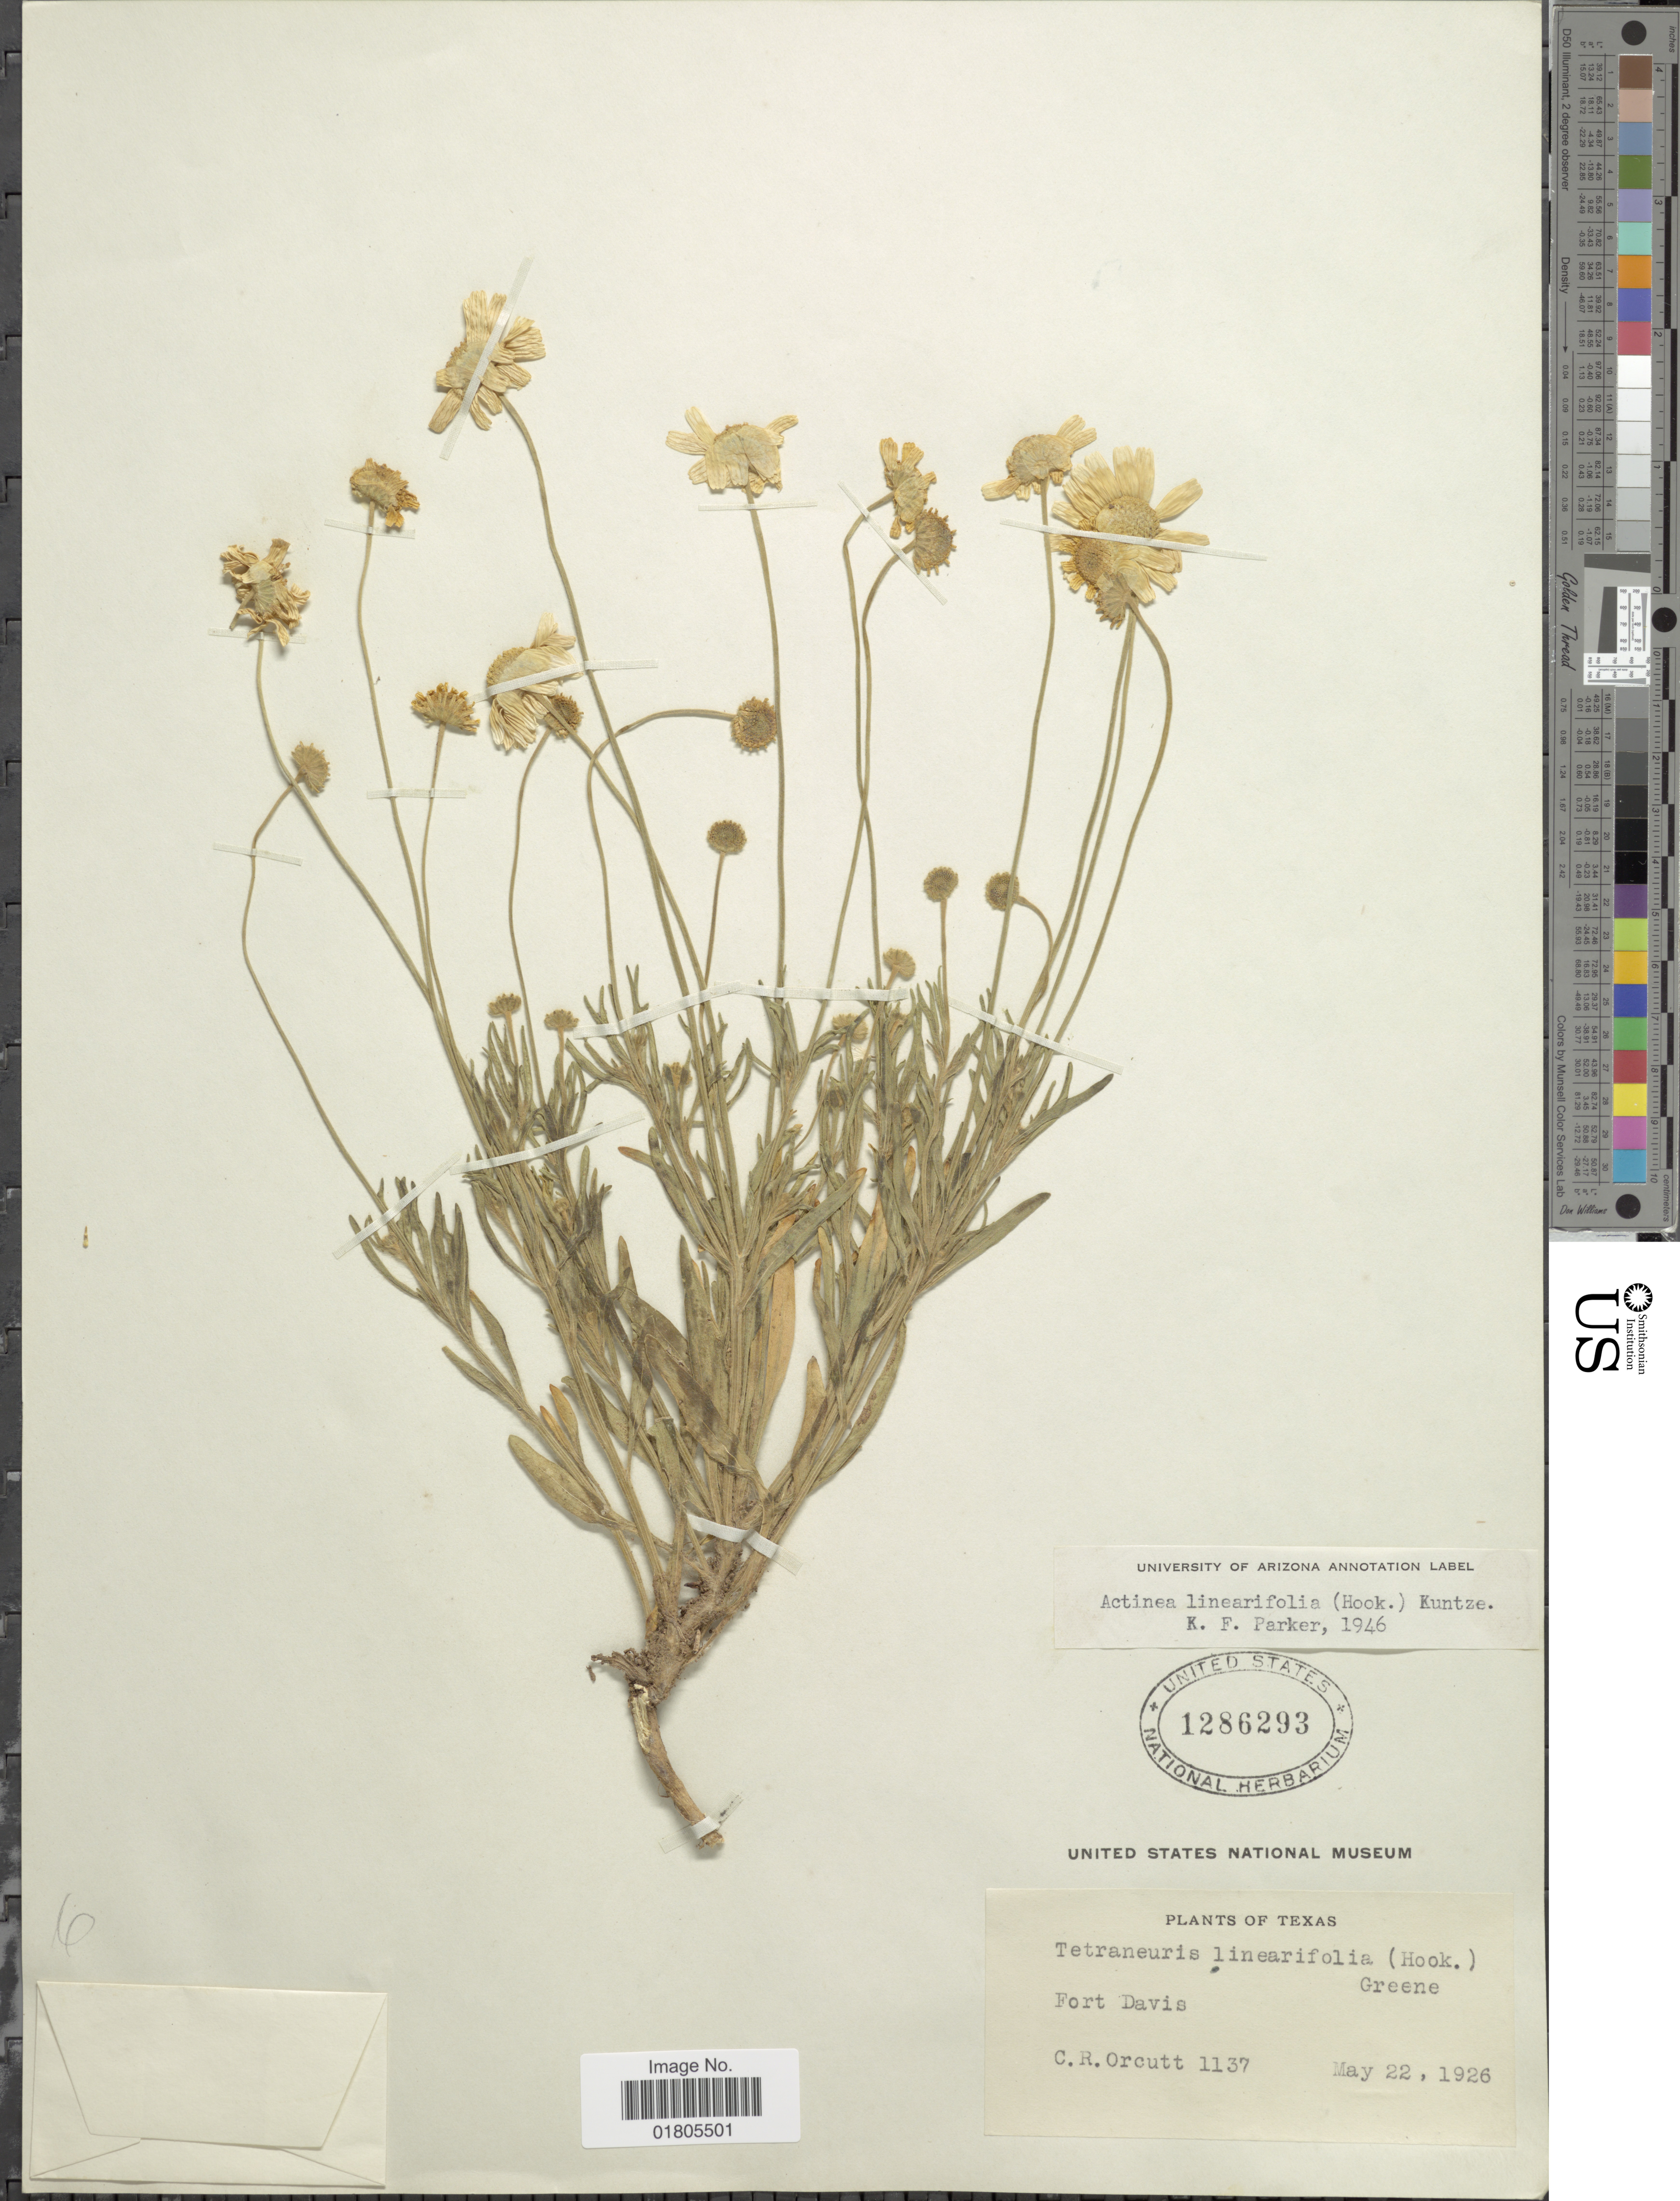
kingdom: Plantae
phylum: Tracheophyta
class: Magnoliopsida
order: Asterales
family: Asteraceae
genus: Actinea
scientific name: Actinea linearifolia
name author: (Hook.) Kuntze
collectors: C. R. Orcutt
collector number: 1137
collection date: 1926-05-22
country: United States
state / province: Texas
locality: Fort Davis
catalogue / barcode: US 1286293